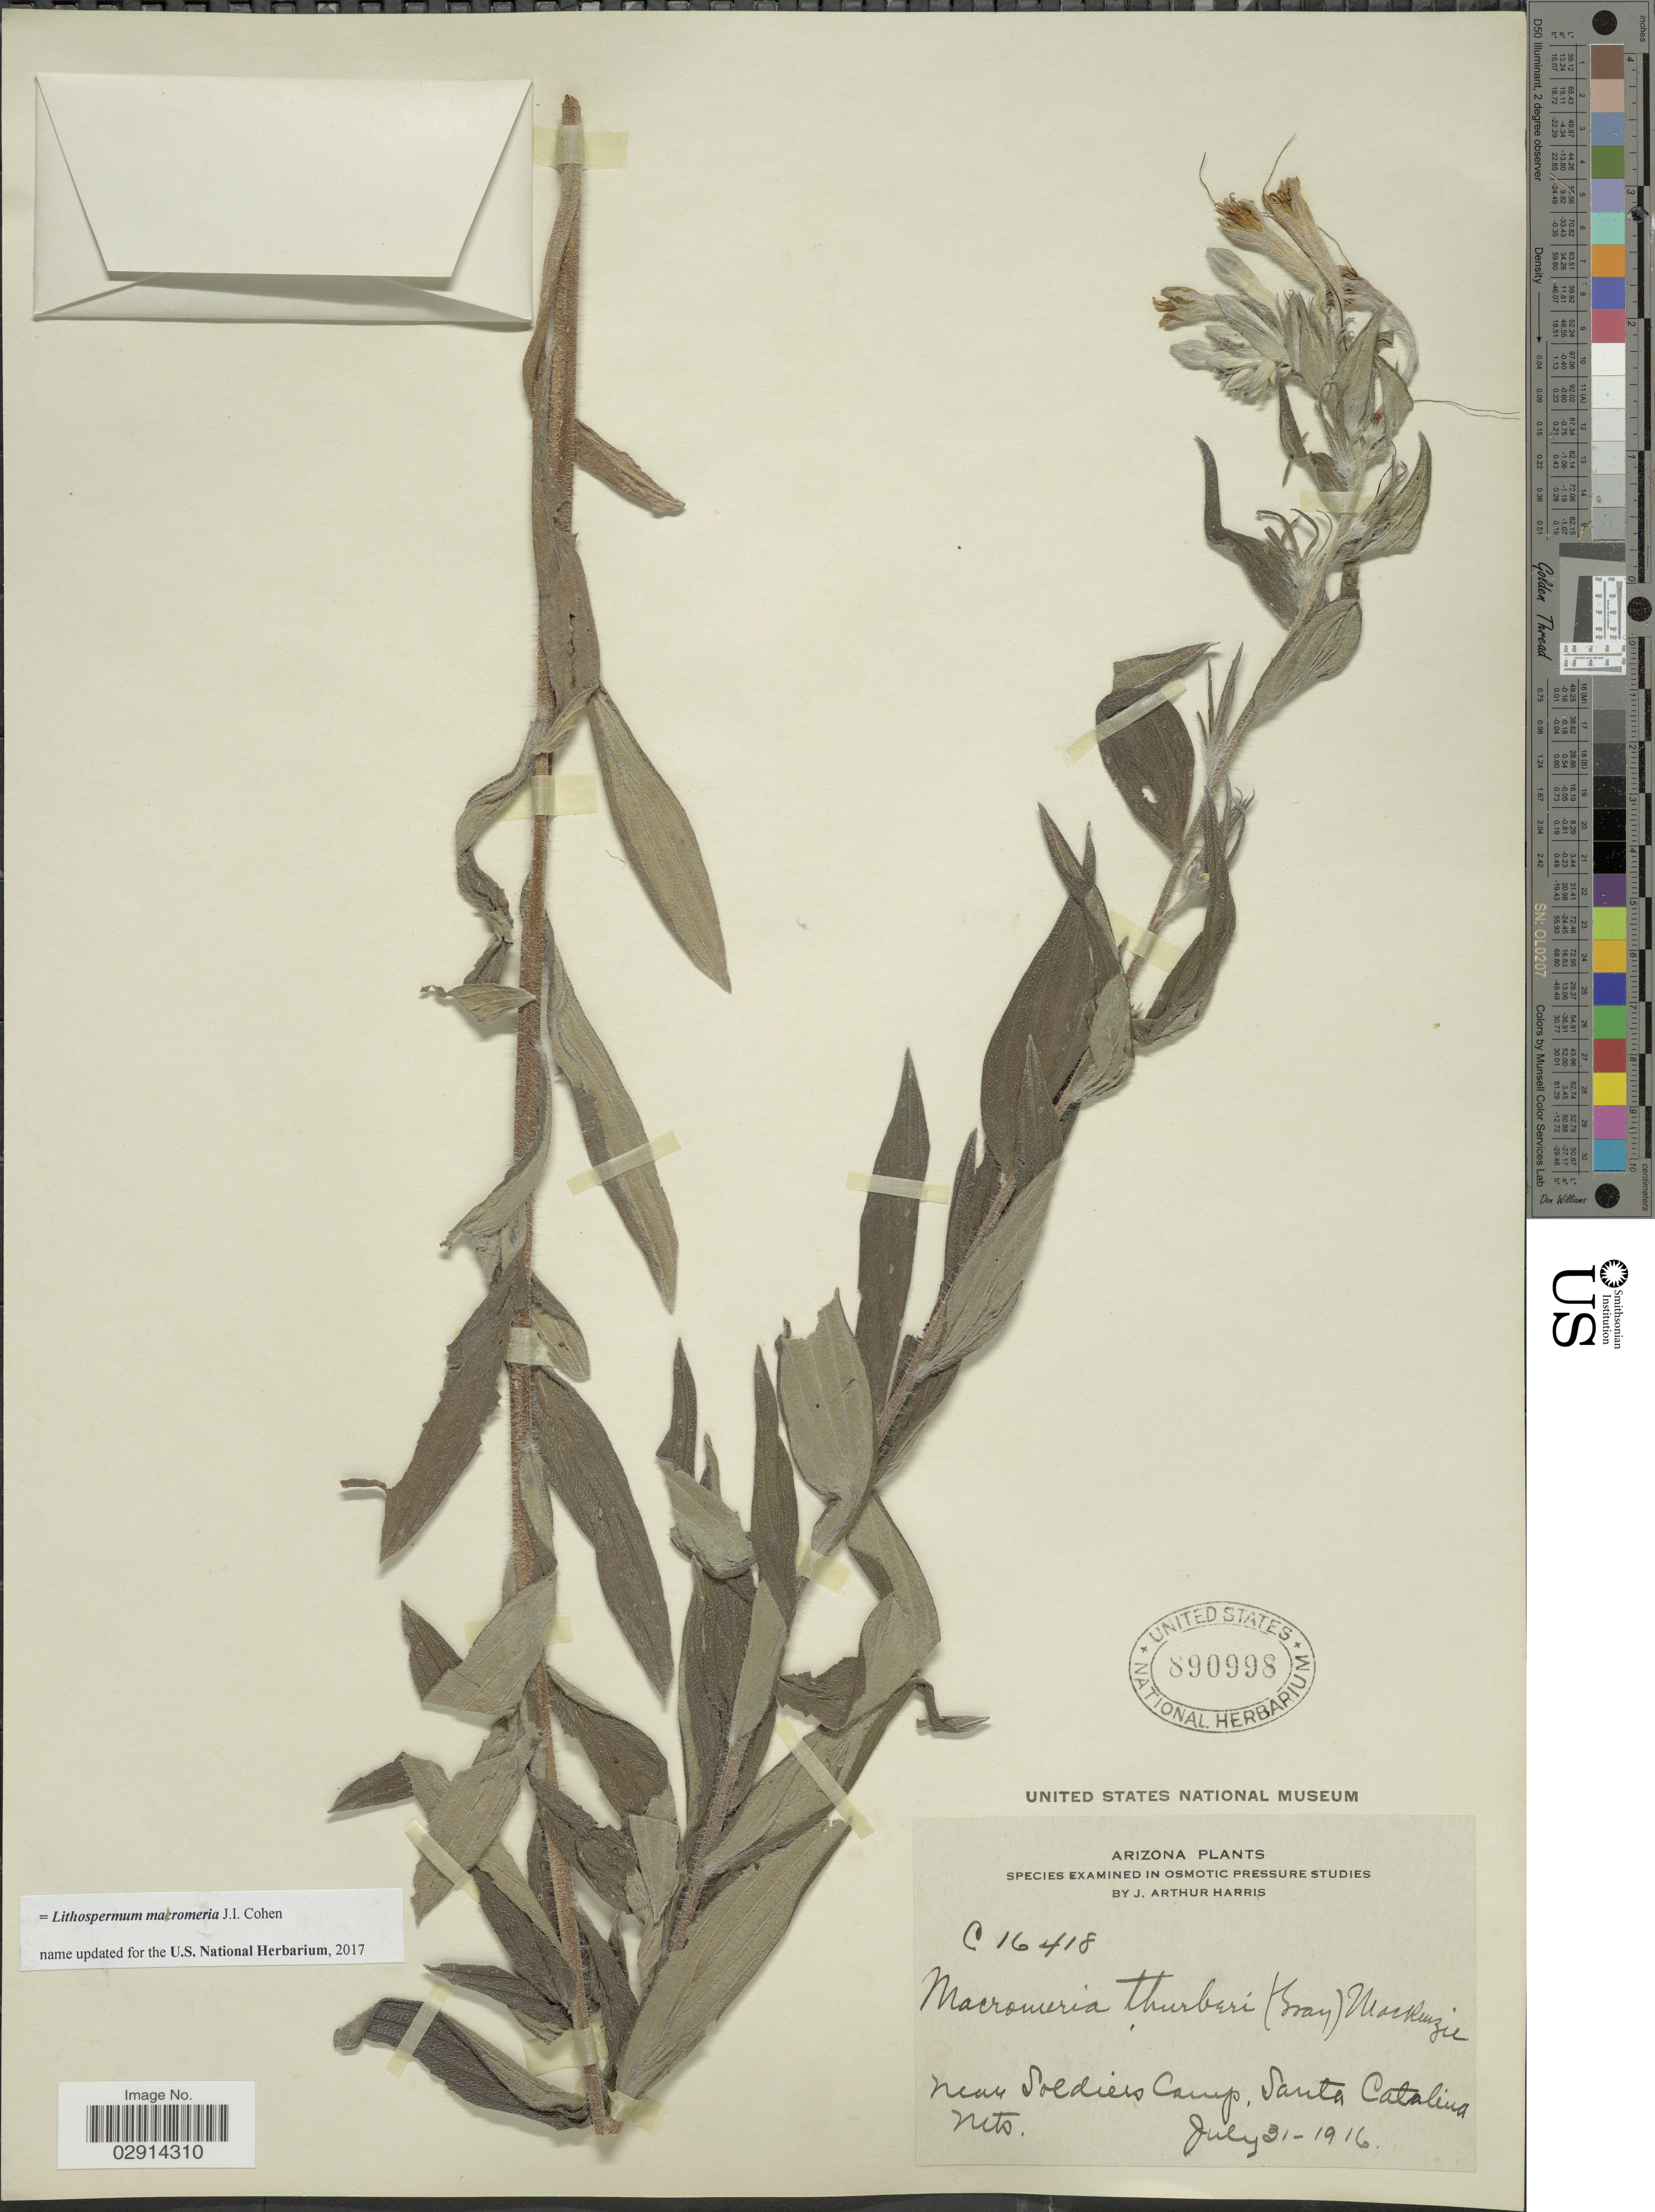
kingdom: Plantae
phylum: Tracheophyta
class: Magnoliopsida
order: Boraginales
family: Boraginaceae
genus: Lithospermum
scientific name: Lithospermum macromeria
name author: Cohen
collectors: J. A. Harris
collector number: C16418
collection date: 1916-07-31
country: United States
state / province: Arizona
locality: Near Soldiers Camp. Santa Catalina Mts.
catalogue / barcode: US 890998